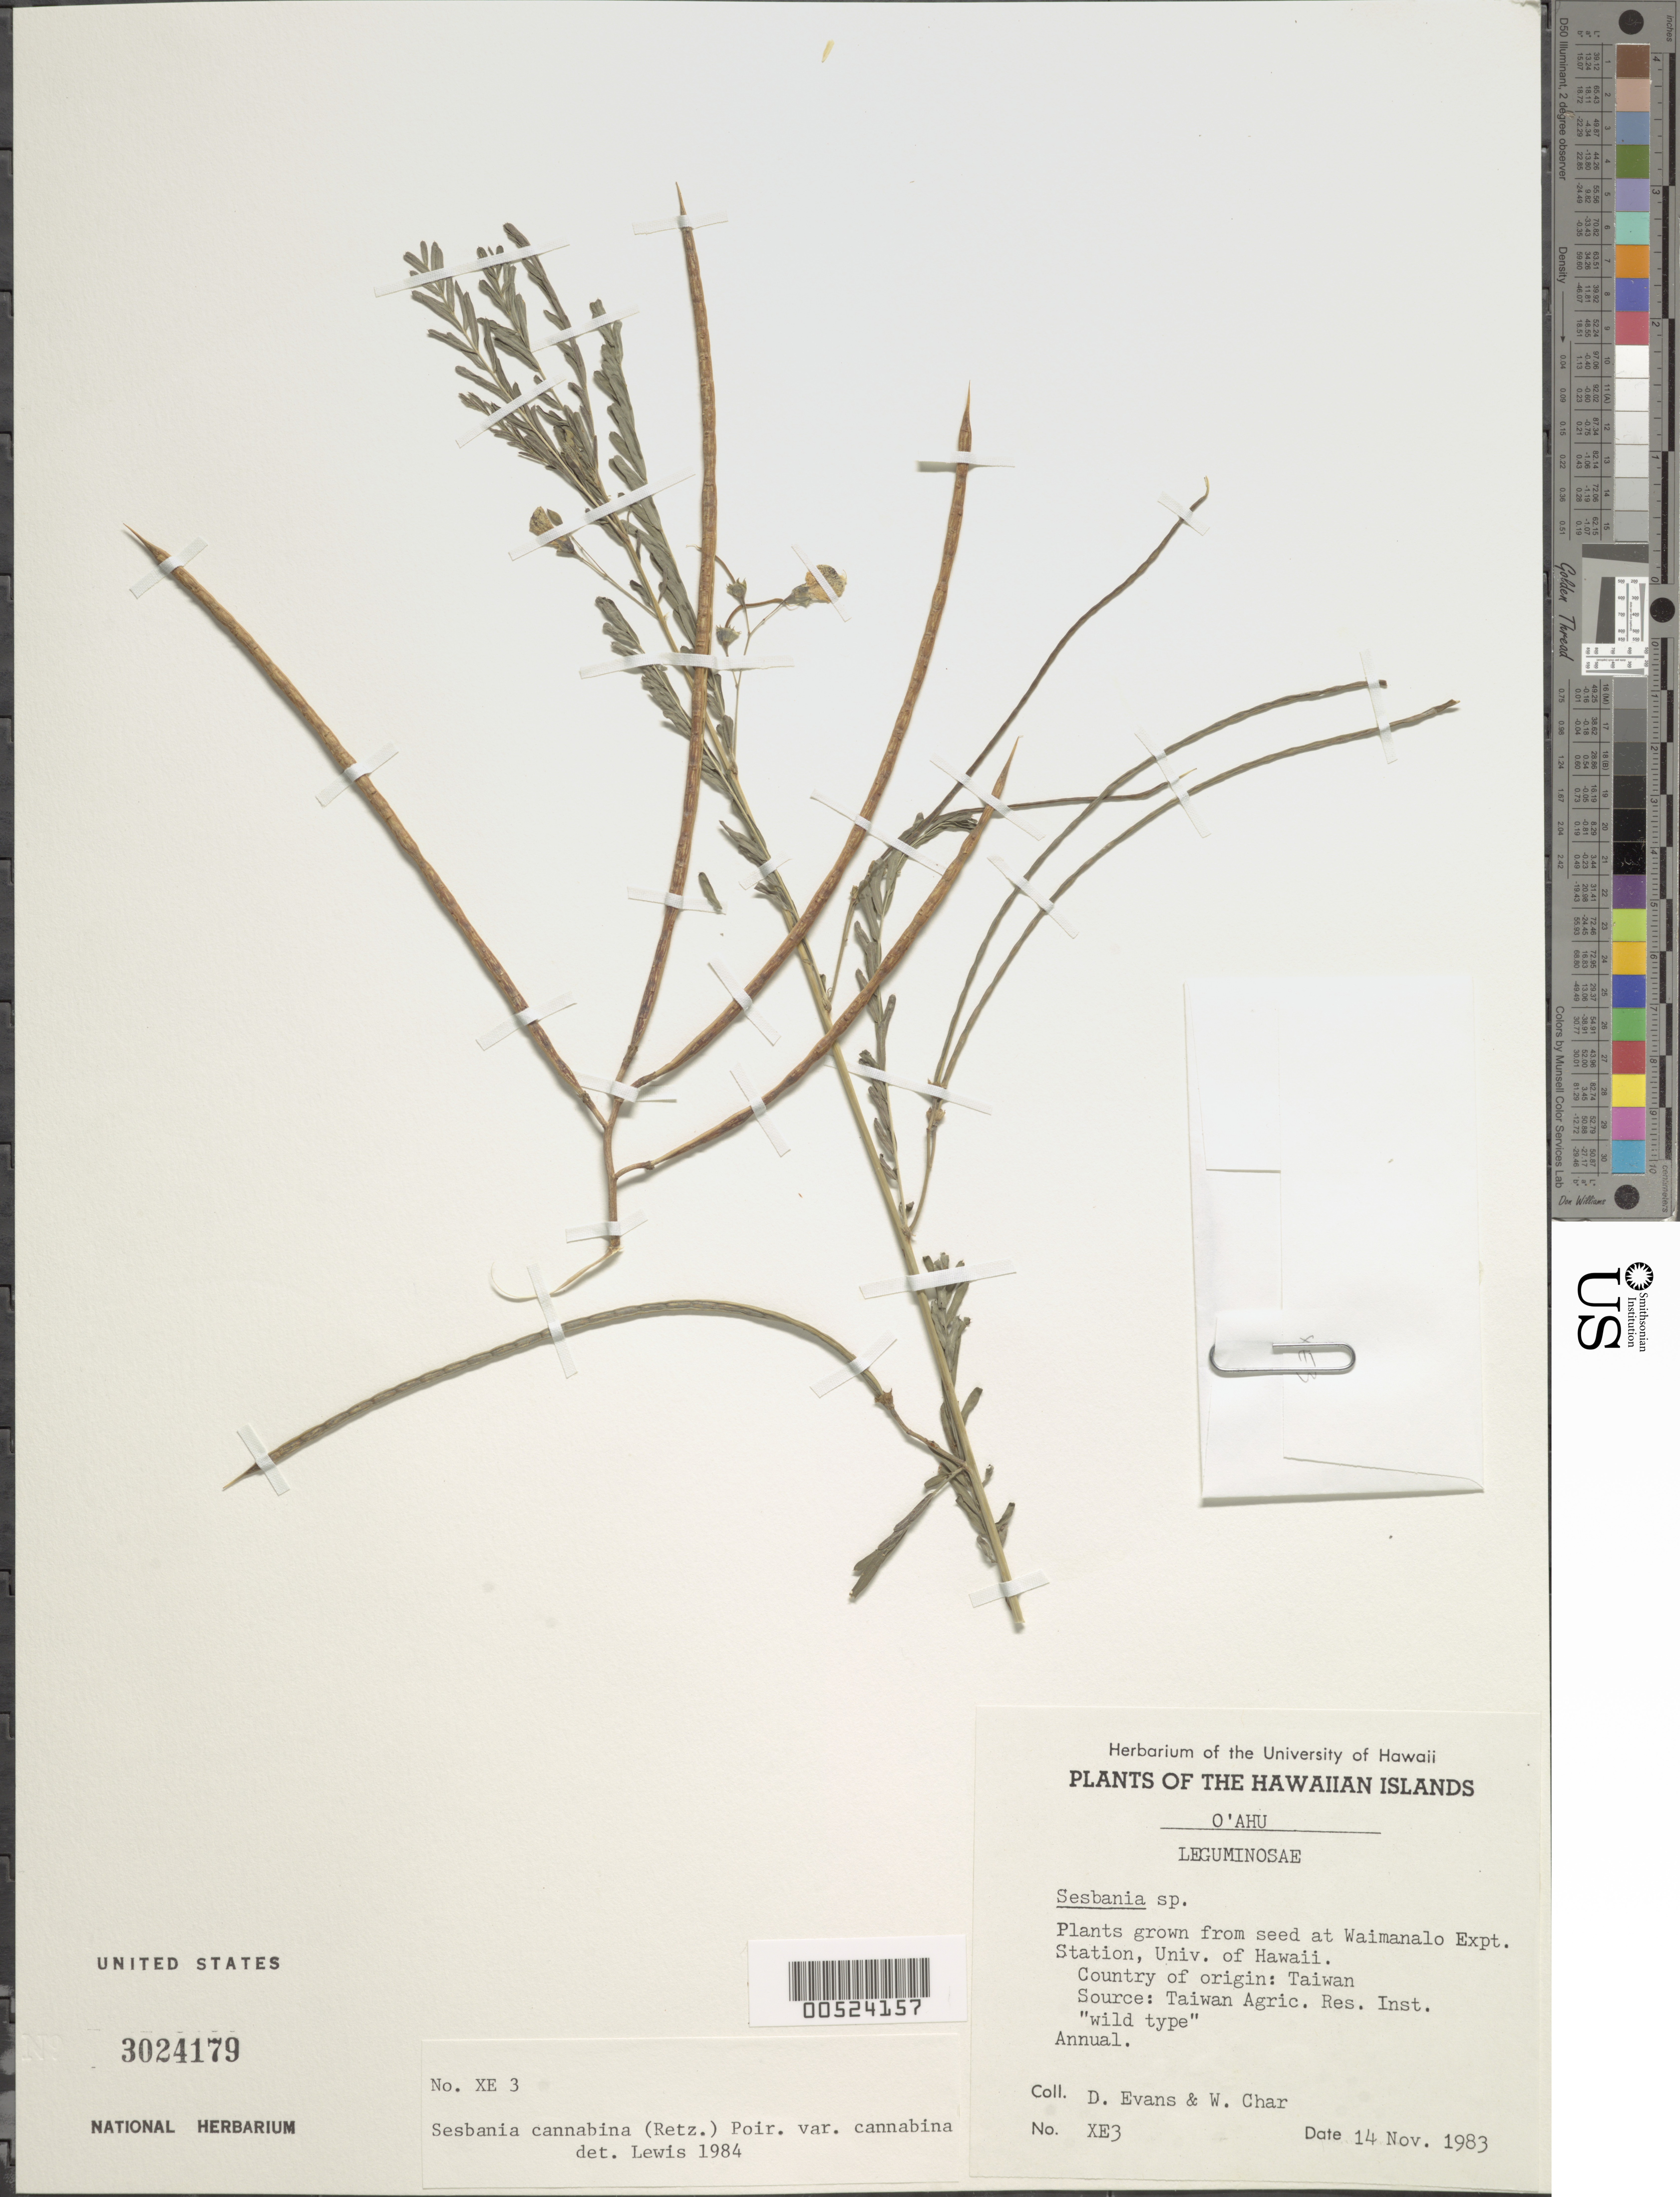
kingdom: Plantae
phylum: Tracheophyta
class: Magnoliopsida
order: Fabales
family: Fabaceae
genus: Sesbania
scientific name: Sesbania cannabina var. cannabina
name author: (Retz.) Poir.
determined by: Lewis, --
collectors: D. Evans & W. Char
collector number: XE3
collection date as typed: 14 Nov 1983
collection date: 1983-11-14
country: United States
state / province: Hawaii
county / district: Honolulu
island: Oahu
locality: Waimanalo Exp Sta, Univ. of Hawaii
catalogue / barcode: US 3024179